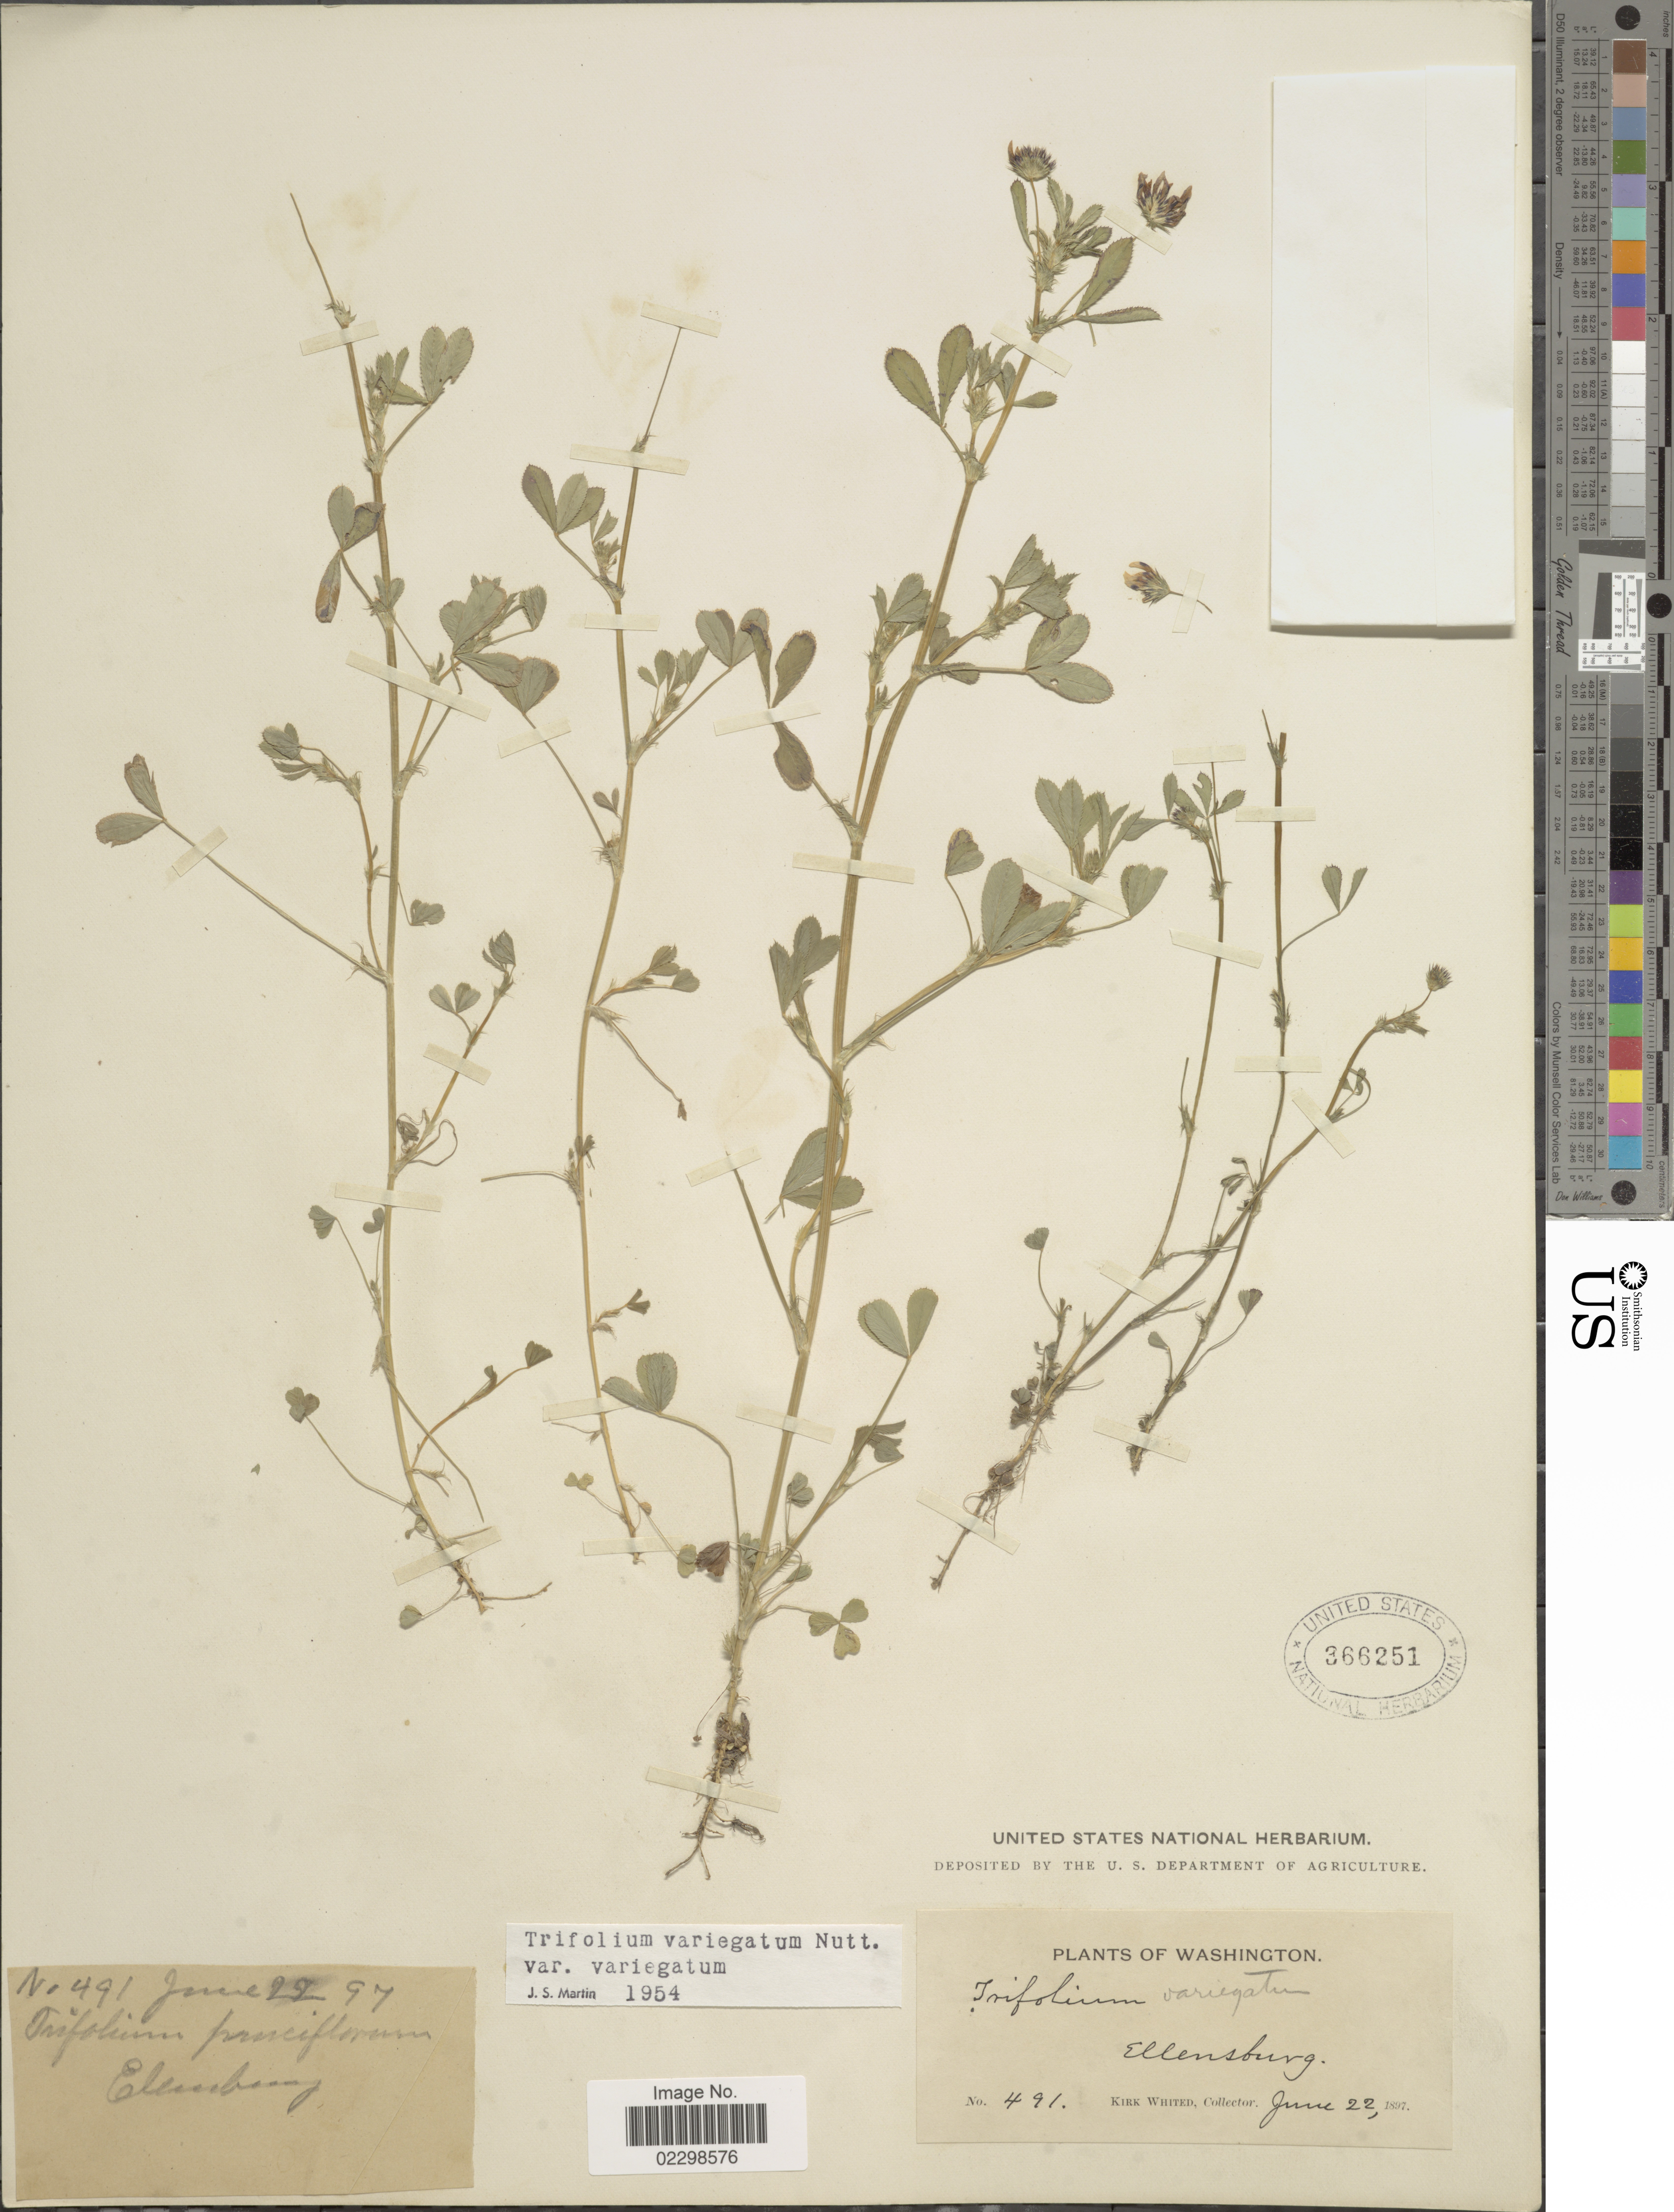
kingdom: Plantae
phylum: Tracheophyta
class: Magnoliopsida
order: Fabales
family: Fabaceae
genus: Trifolium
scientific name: Trifolium variegatum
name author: Nutt.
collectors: K. Whited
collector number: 491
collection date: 1897-06-22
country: United States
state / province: Washington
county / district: Kittitas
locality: Ellensburg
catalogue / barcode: US 366251